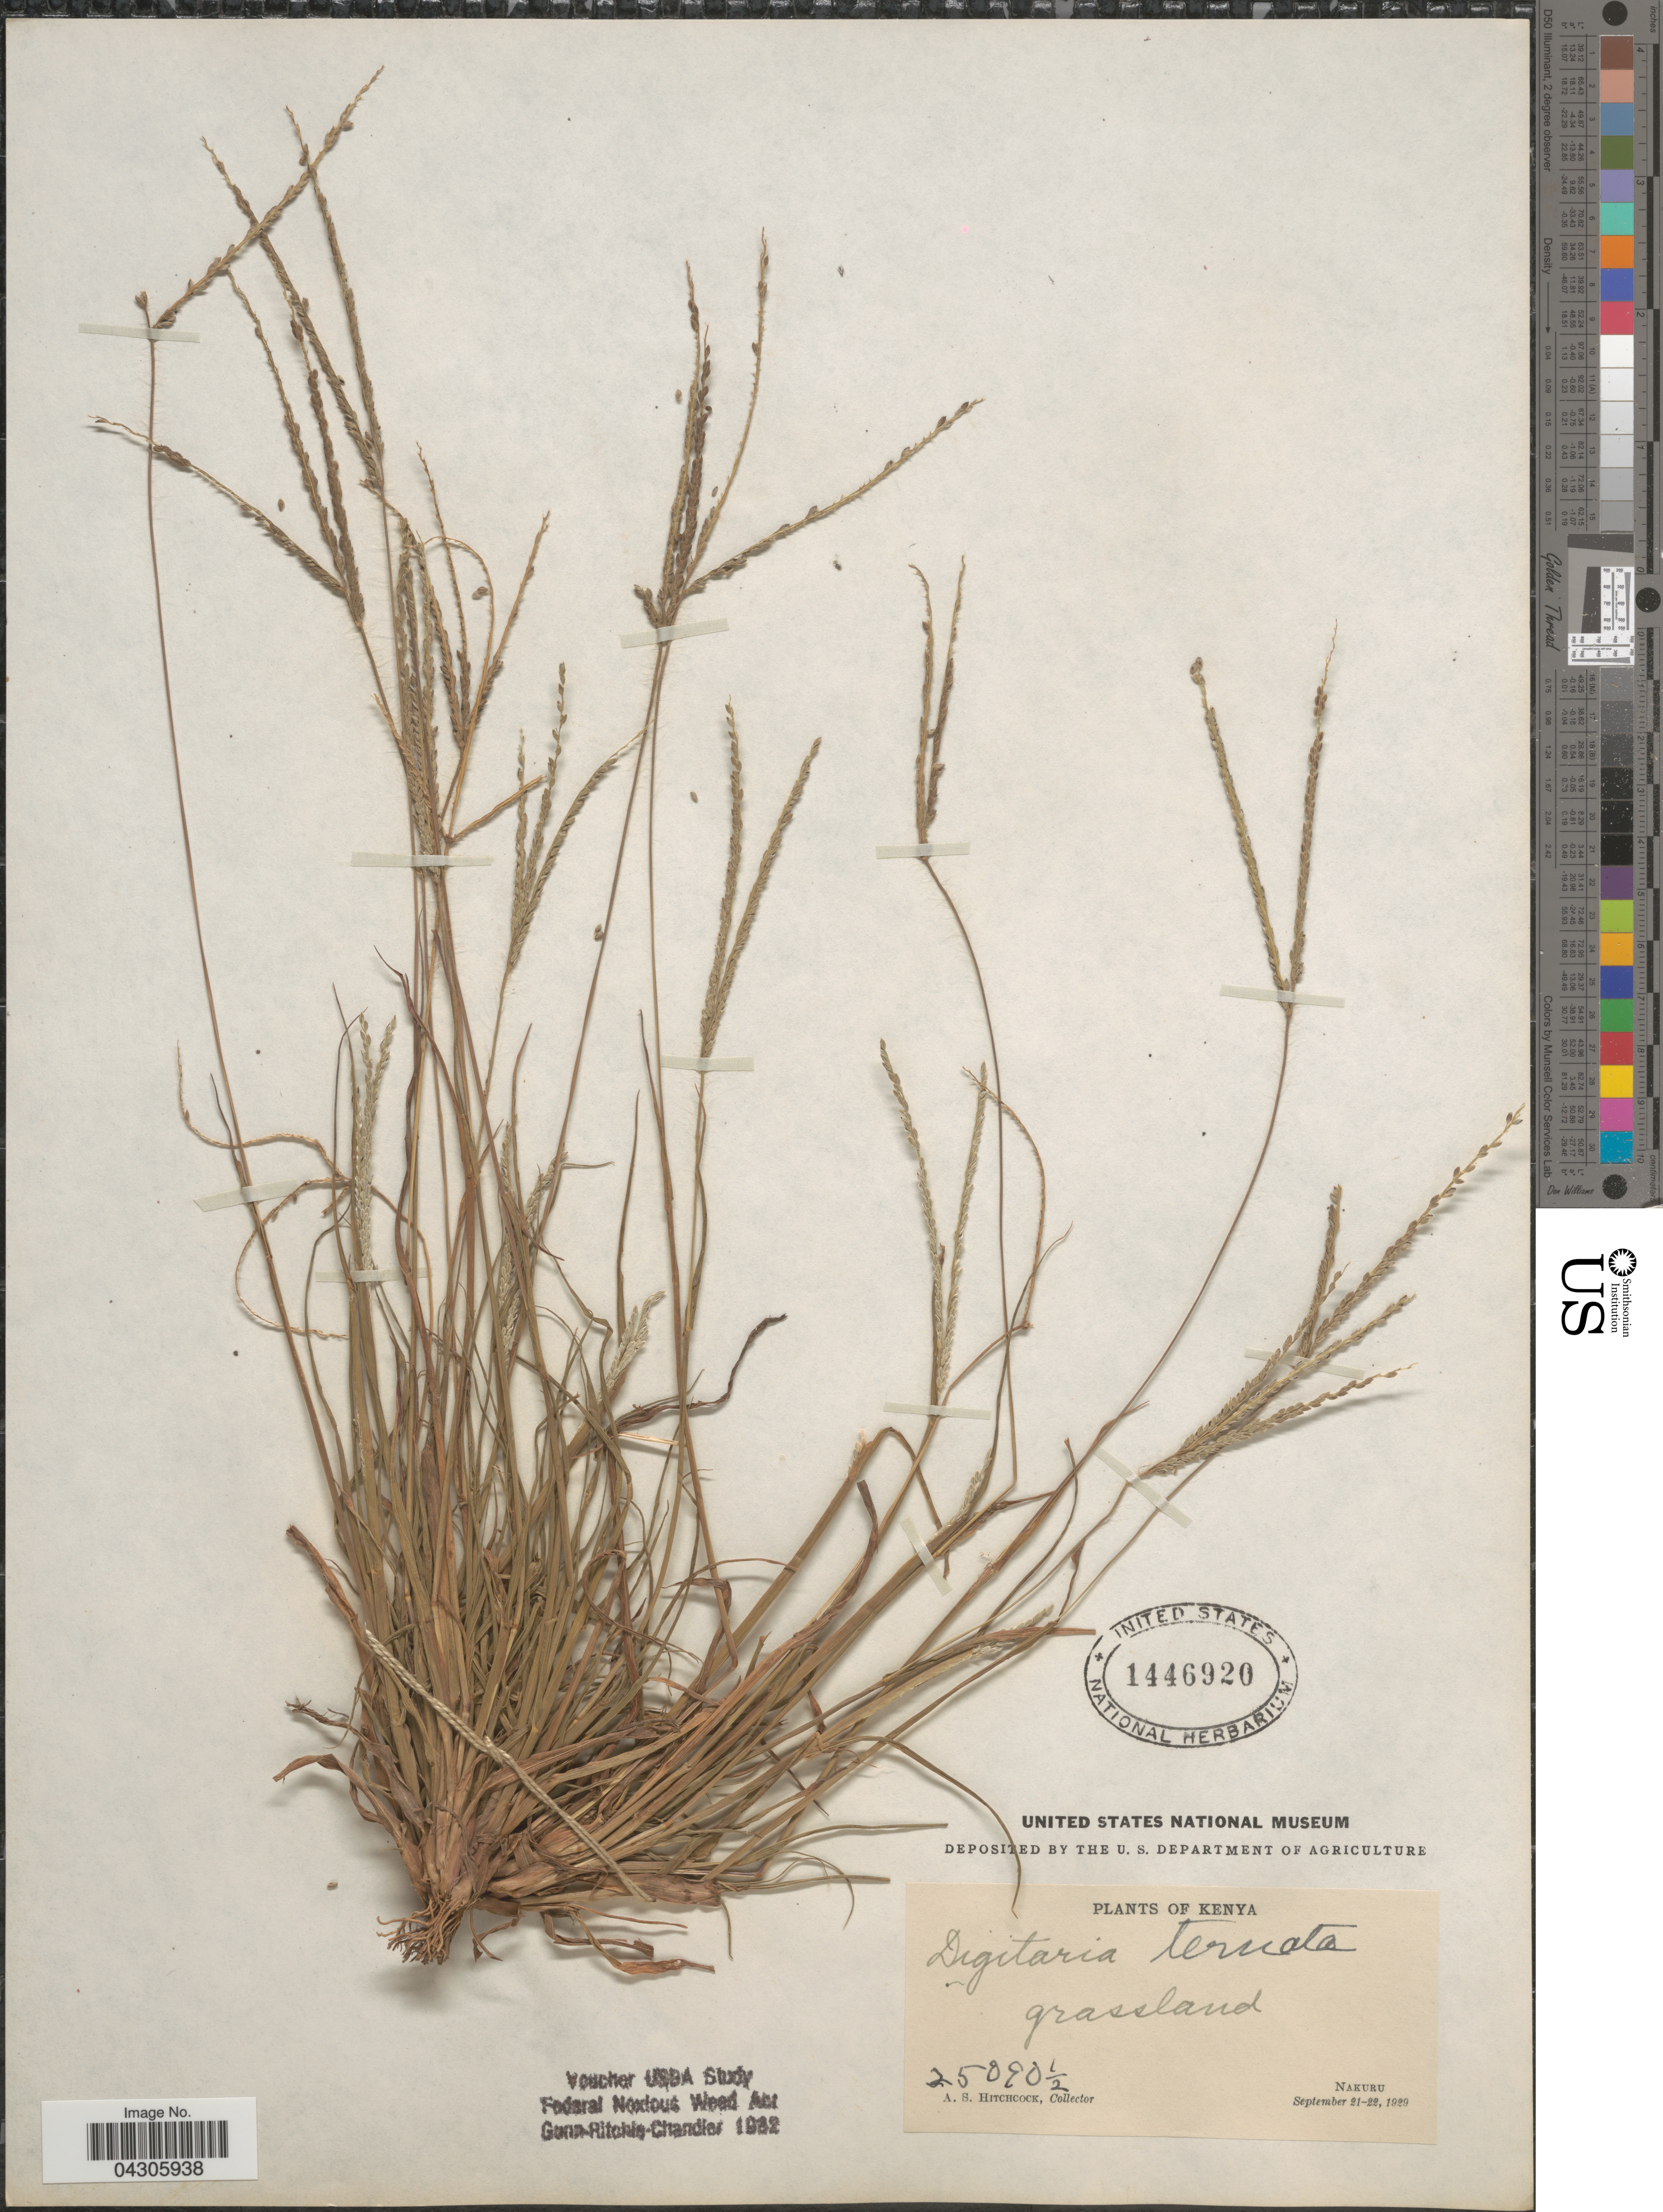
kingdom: Plantae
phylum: Tracheophyta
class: Liliopsida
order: Poales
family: Poaceae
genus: Digitaria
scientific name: Digitaria ternata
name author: (Hochr. ex A. Rich.) Stapf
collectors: A. S. Hitchcock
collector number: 25090½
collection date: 1929-09-21/1929-09-22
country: Kenya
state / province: Nakuru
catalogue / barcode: US 1446920